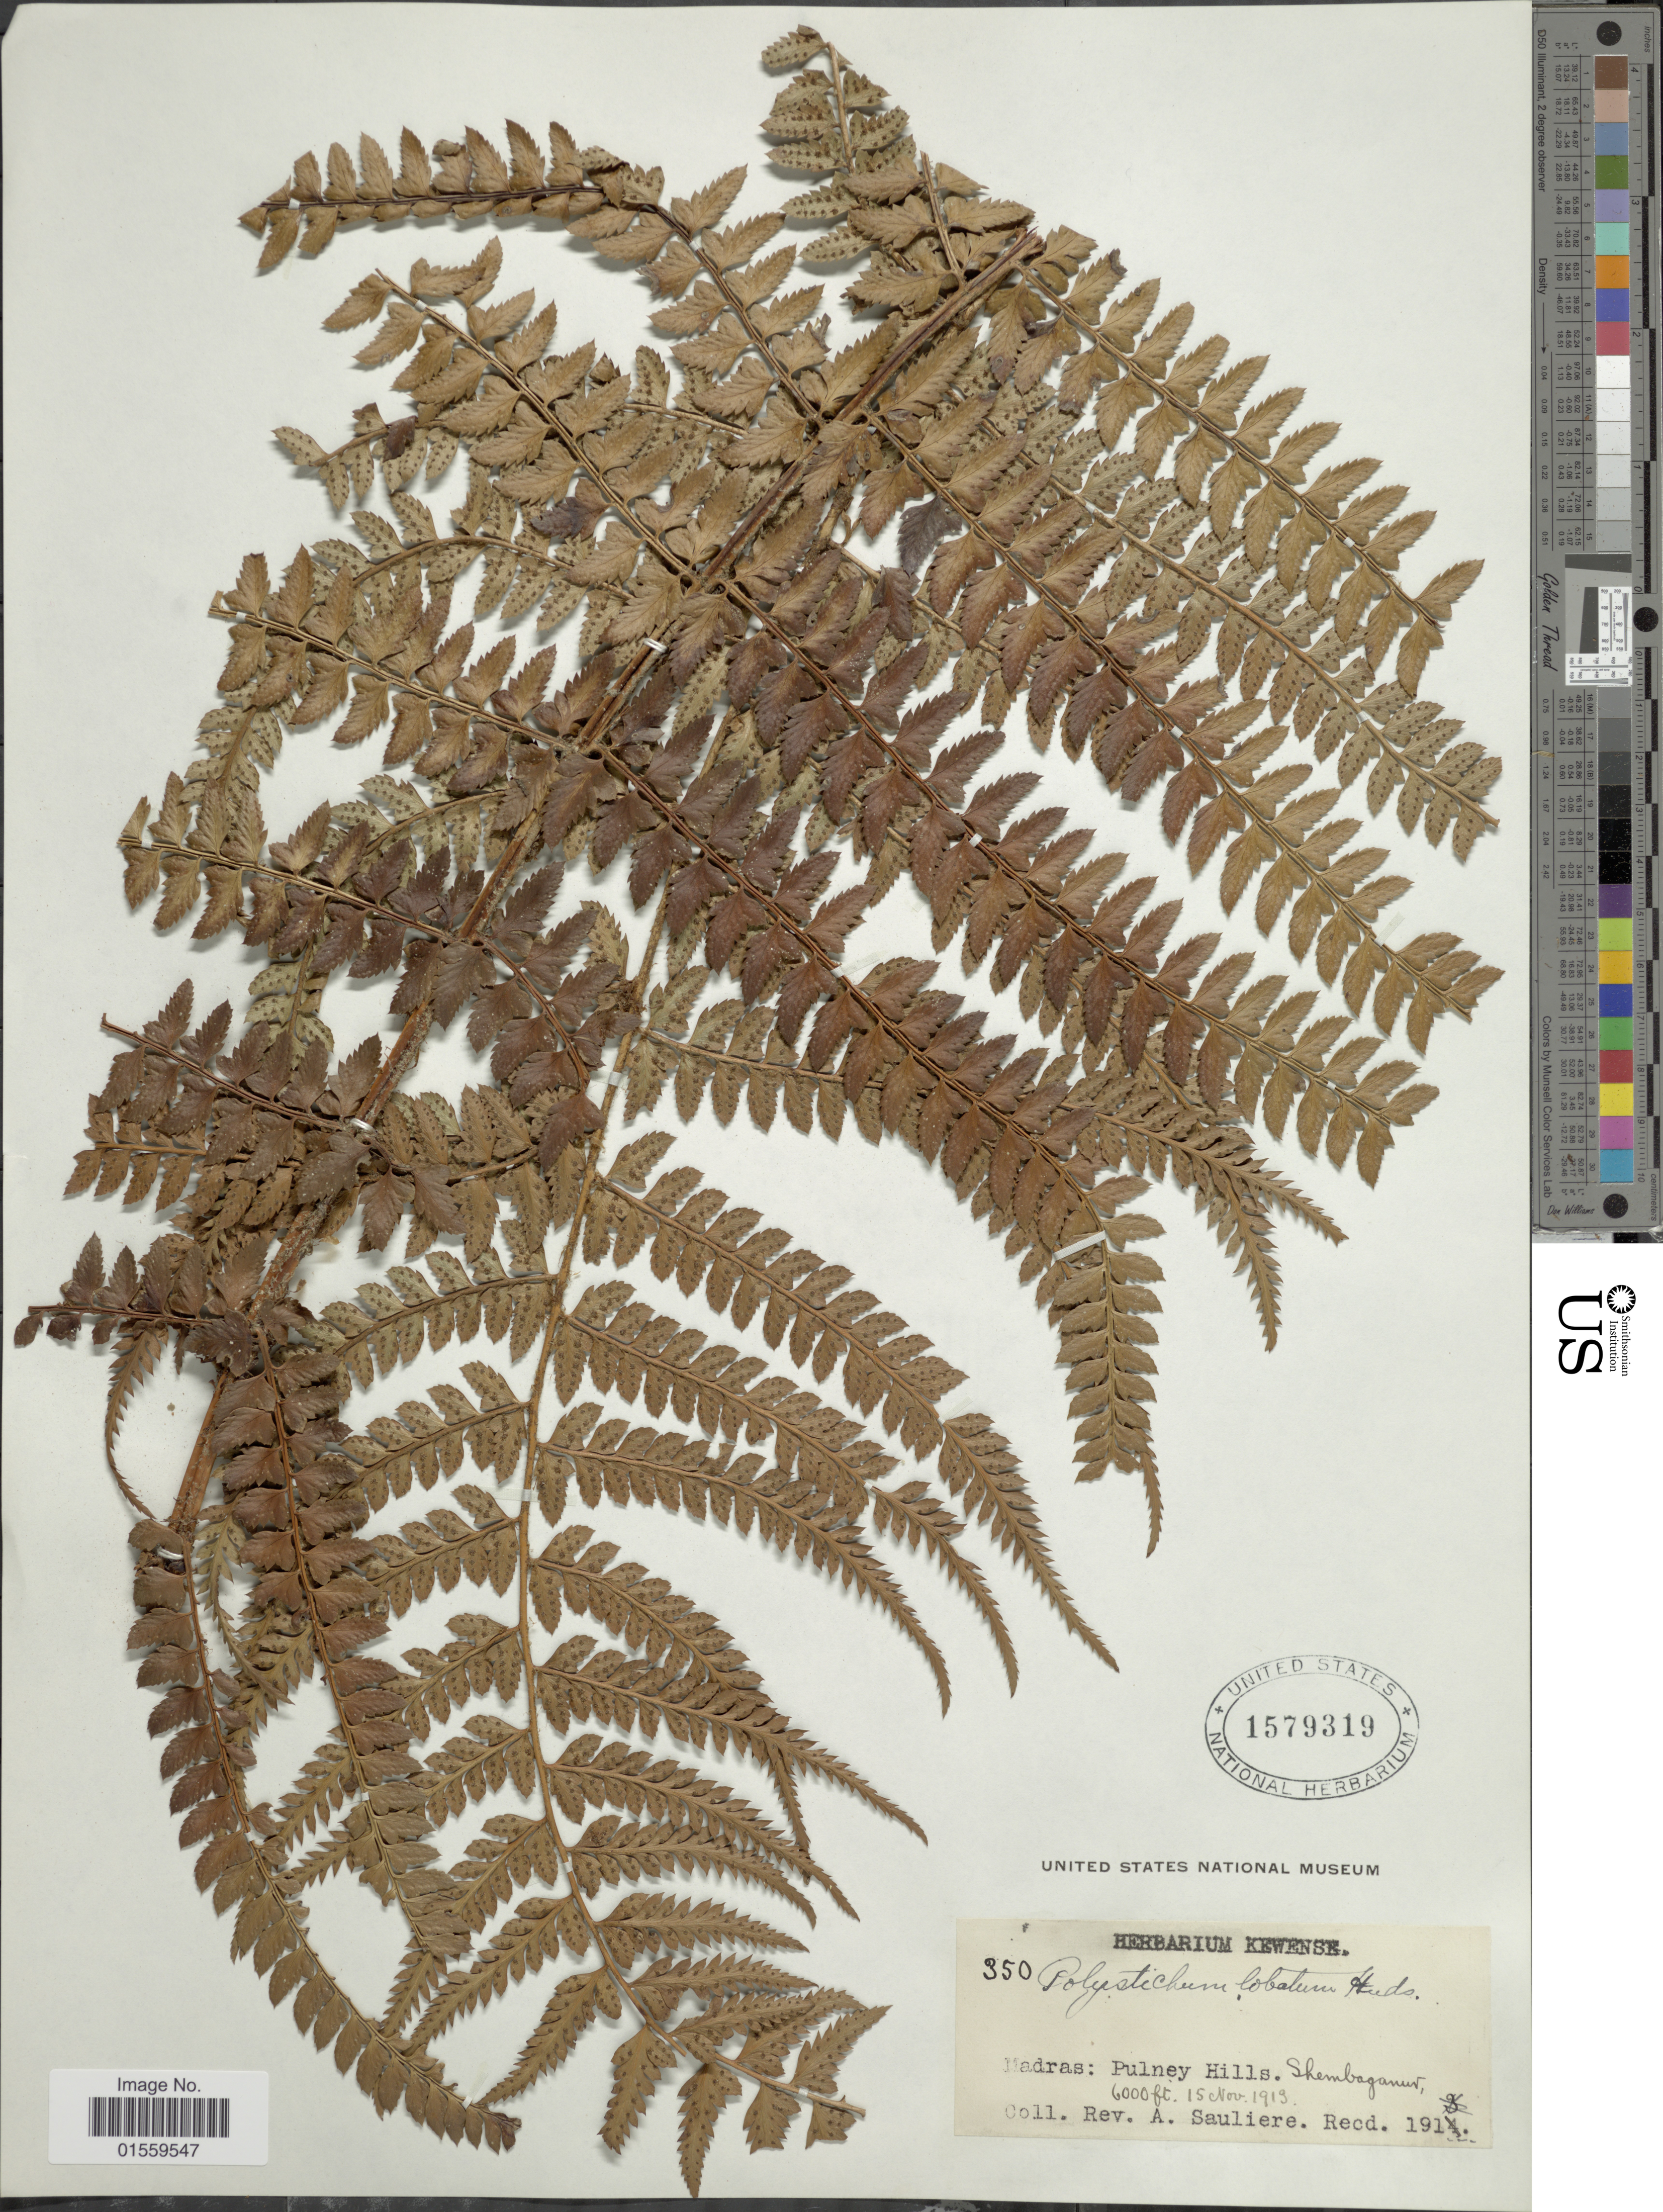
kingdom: Plantae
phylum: Tracheophyta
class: Polypodiopsida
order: Polypodiales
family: Dryopteridaceae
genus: Polystichum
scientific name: Polystichum setiferum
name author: (Forssk.) Moore ex Woynar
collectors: A. Sauliere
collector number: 350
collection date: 1919-11-15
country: India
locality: Maldras: Pulney Hills. Shembaganur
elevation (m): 1829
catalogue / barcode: US 1579319